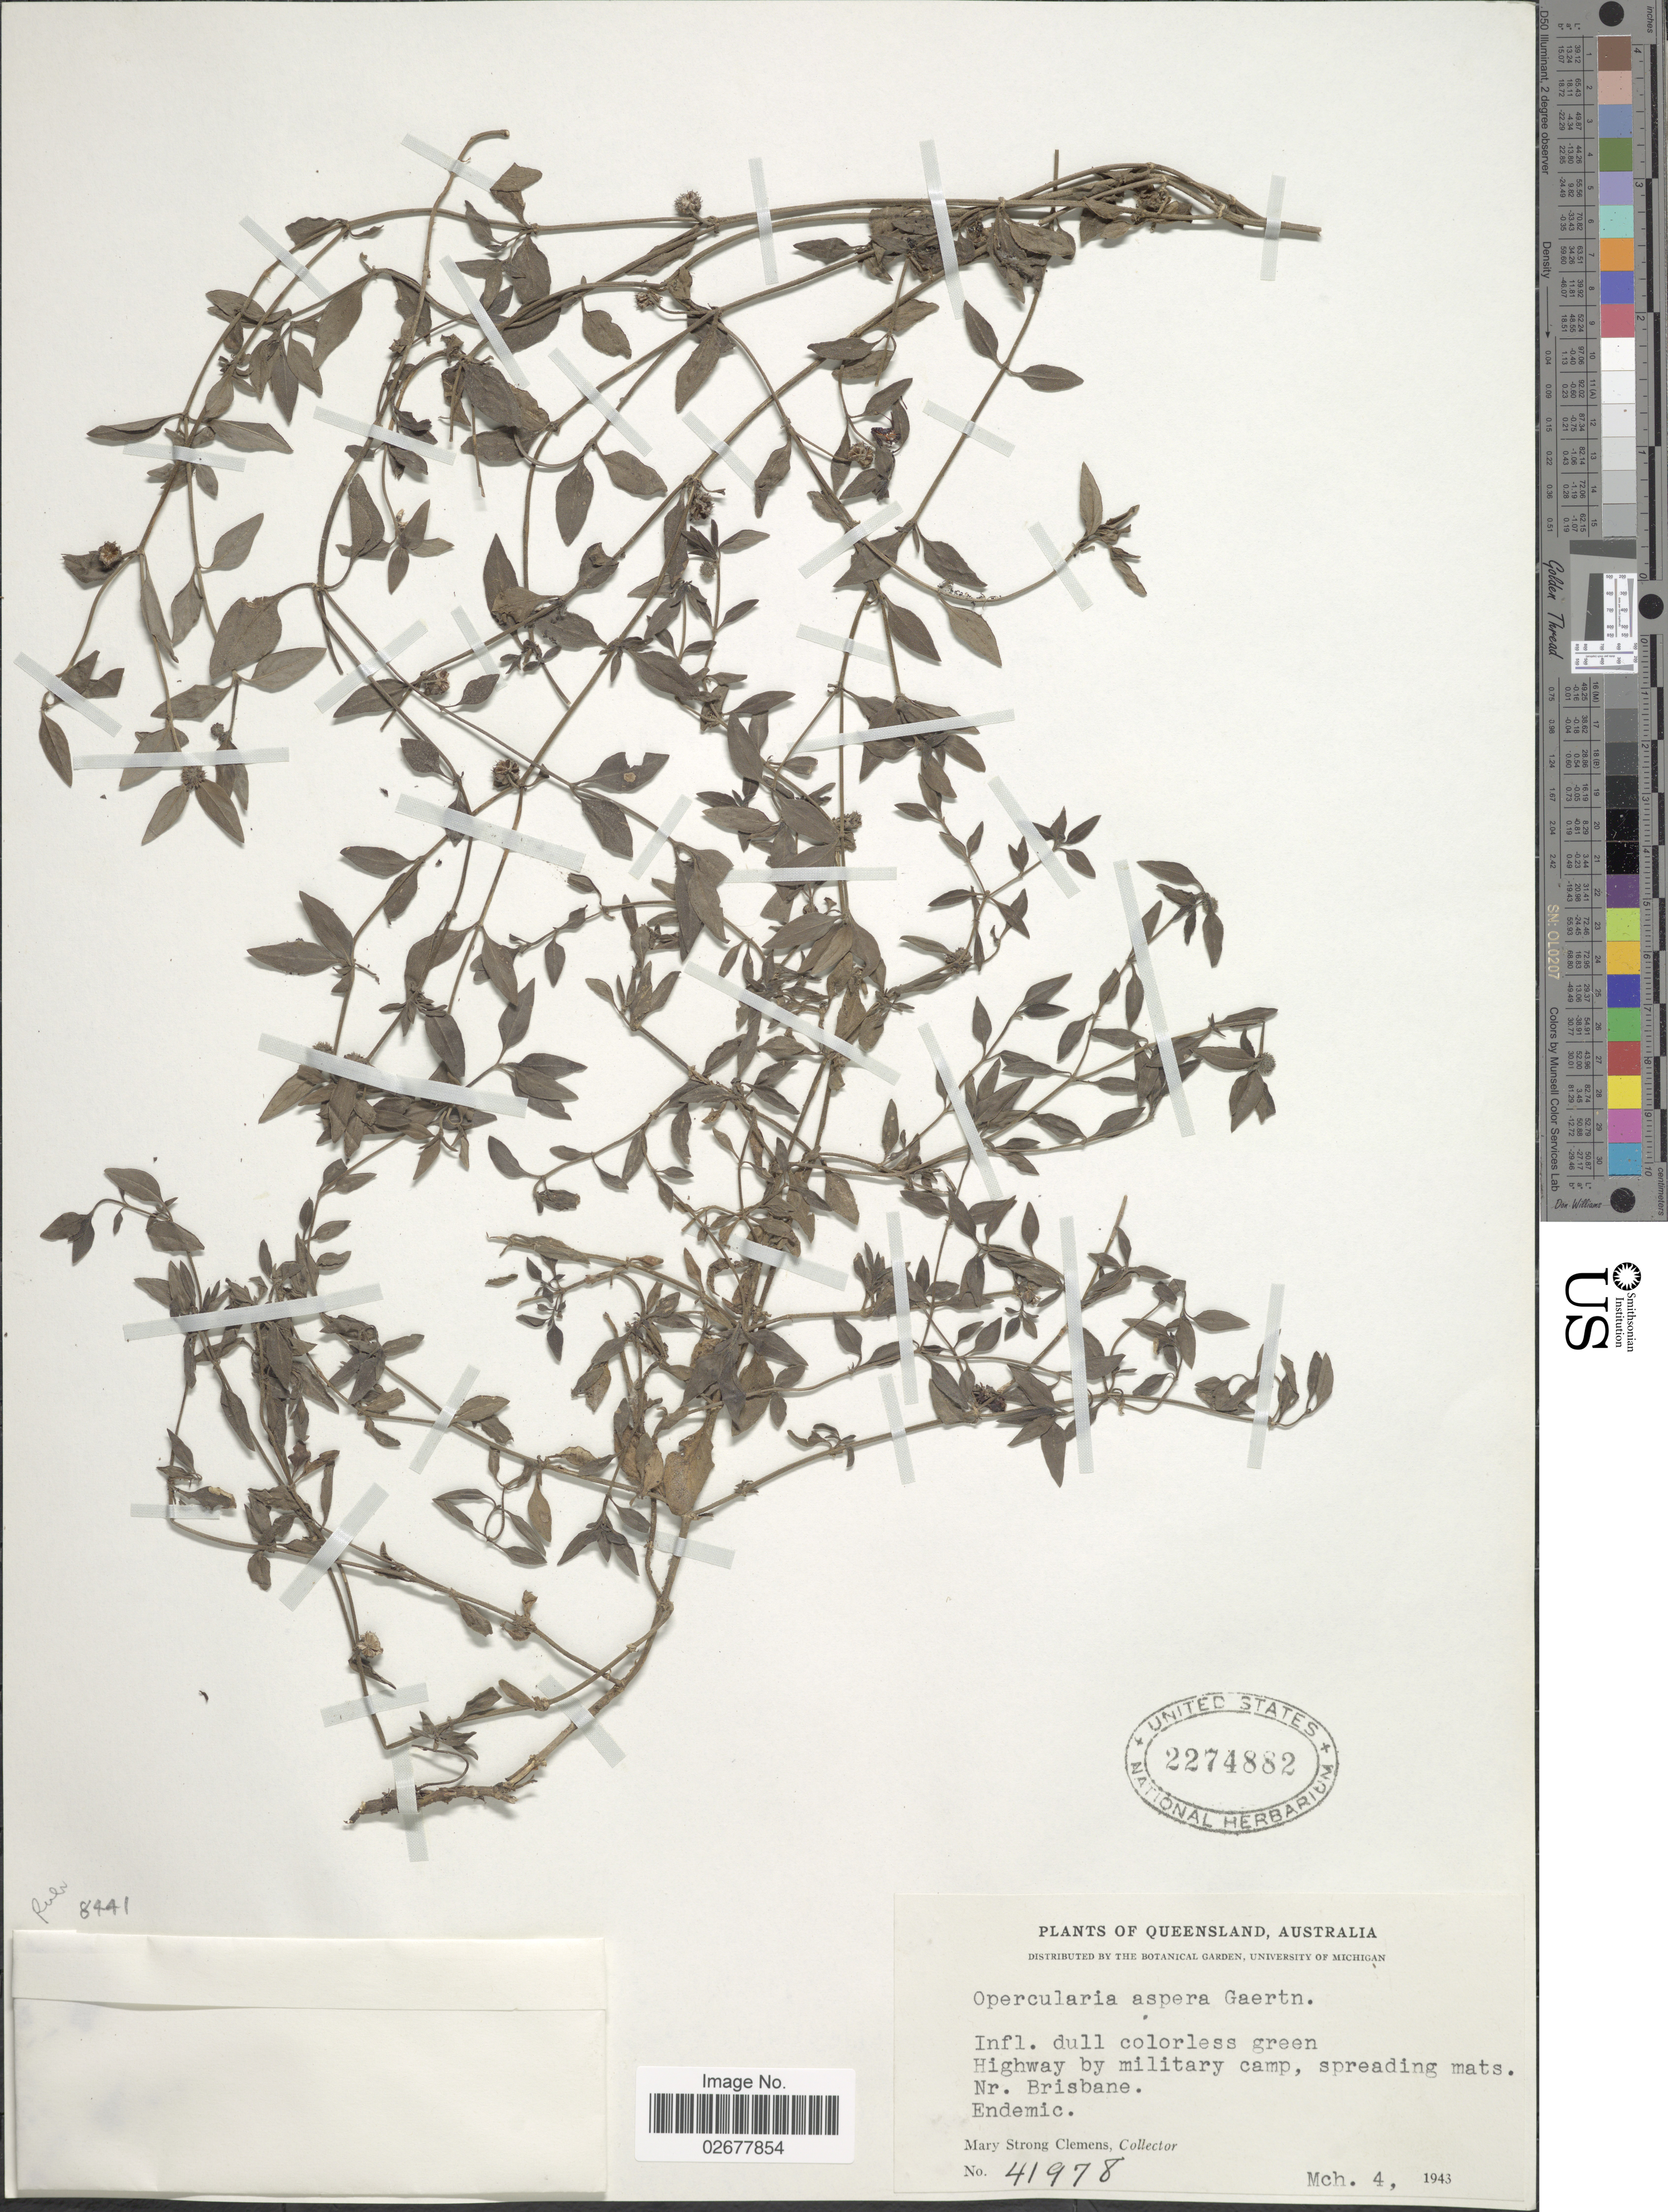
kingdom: Plantae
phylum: Tracheophyta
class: Magnoliopsida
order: Gentianales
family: Rubiaceae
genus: Opercularia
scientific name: Opercularia aspera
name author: Gaertn.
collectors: M. S. Clemens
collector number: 41978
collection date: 1943-03-04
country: Australia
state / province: Queensland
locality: Nr. Brisbane. Endemic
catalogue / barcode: US 2274882